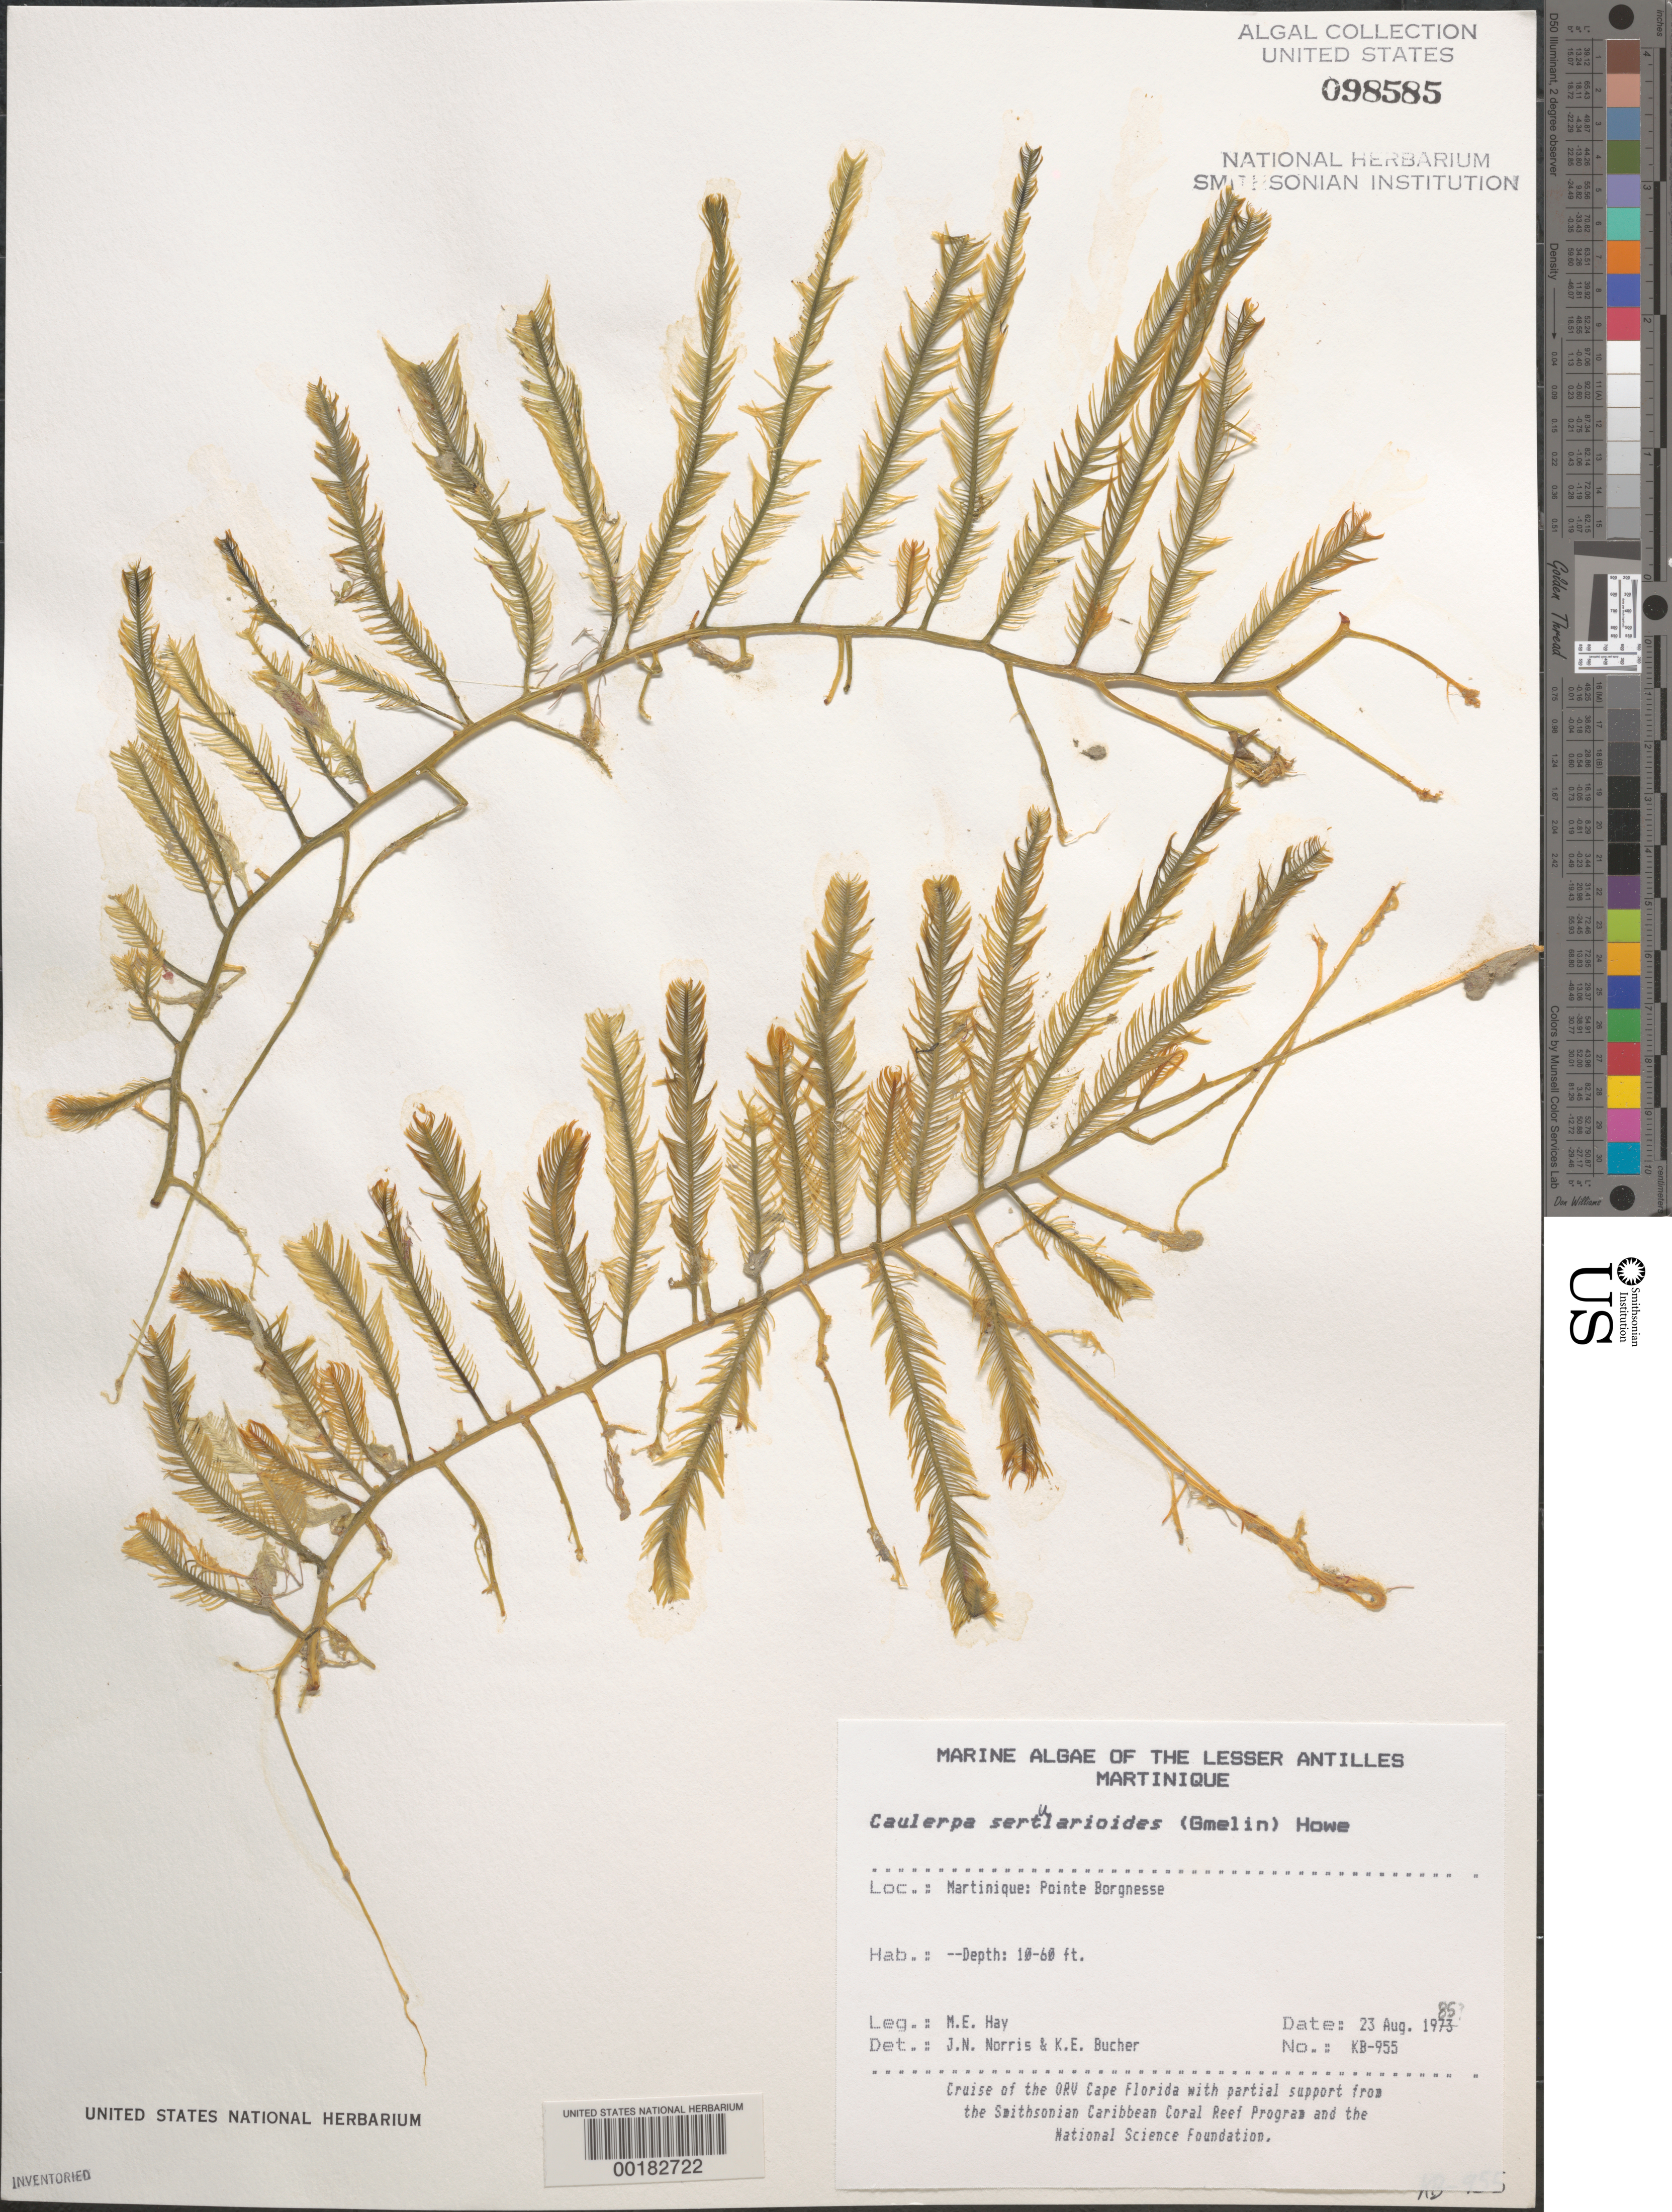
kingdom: Plantae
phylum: Chlorophyta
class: Ulvophyceae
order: Bryopsidales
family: Caulerpaceae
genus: Caulerpa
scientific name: Caulerpa sertularioides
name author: (S.G. Gmel.) M. Howe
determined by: Norris, J. N.; Bucher, K. E.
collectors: M. E. Hay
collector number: KB-955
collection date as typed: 23 Aug 1985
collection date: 1985-08-23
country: Martinique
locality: Pointe Borgnesse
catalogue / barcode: US 98585